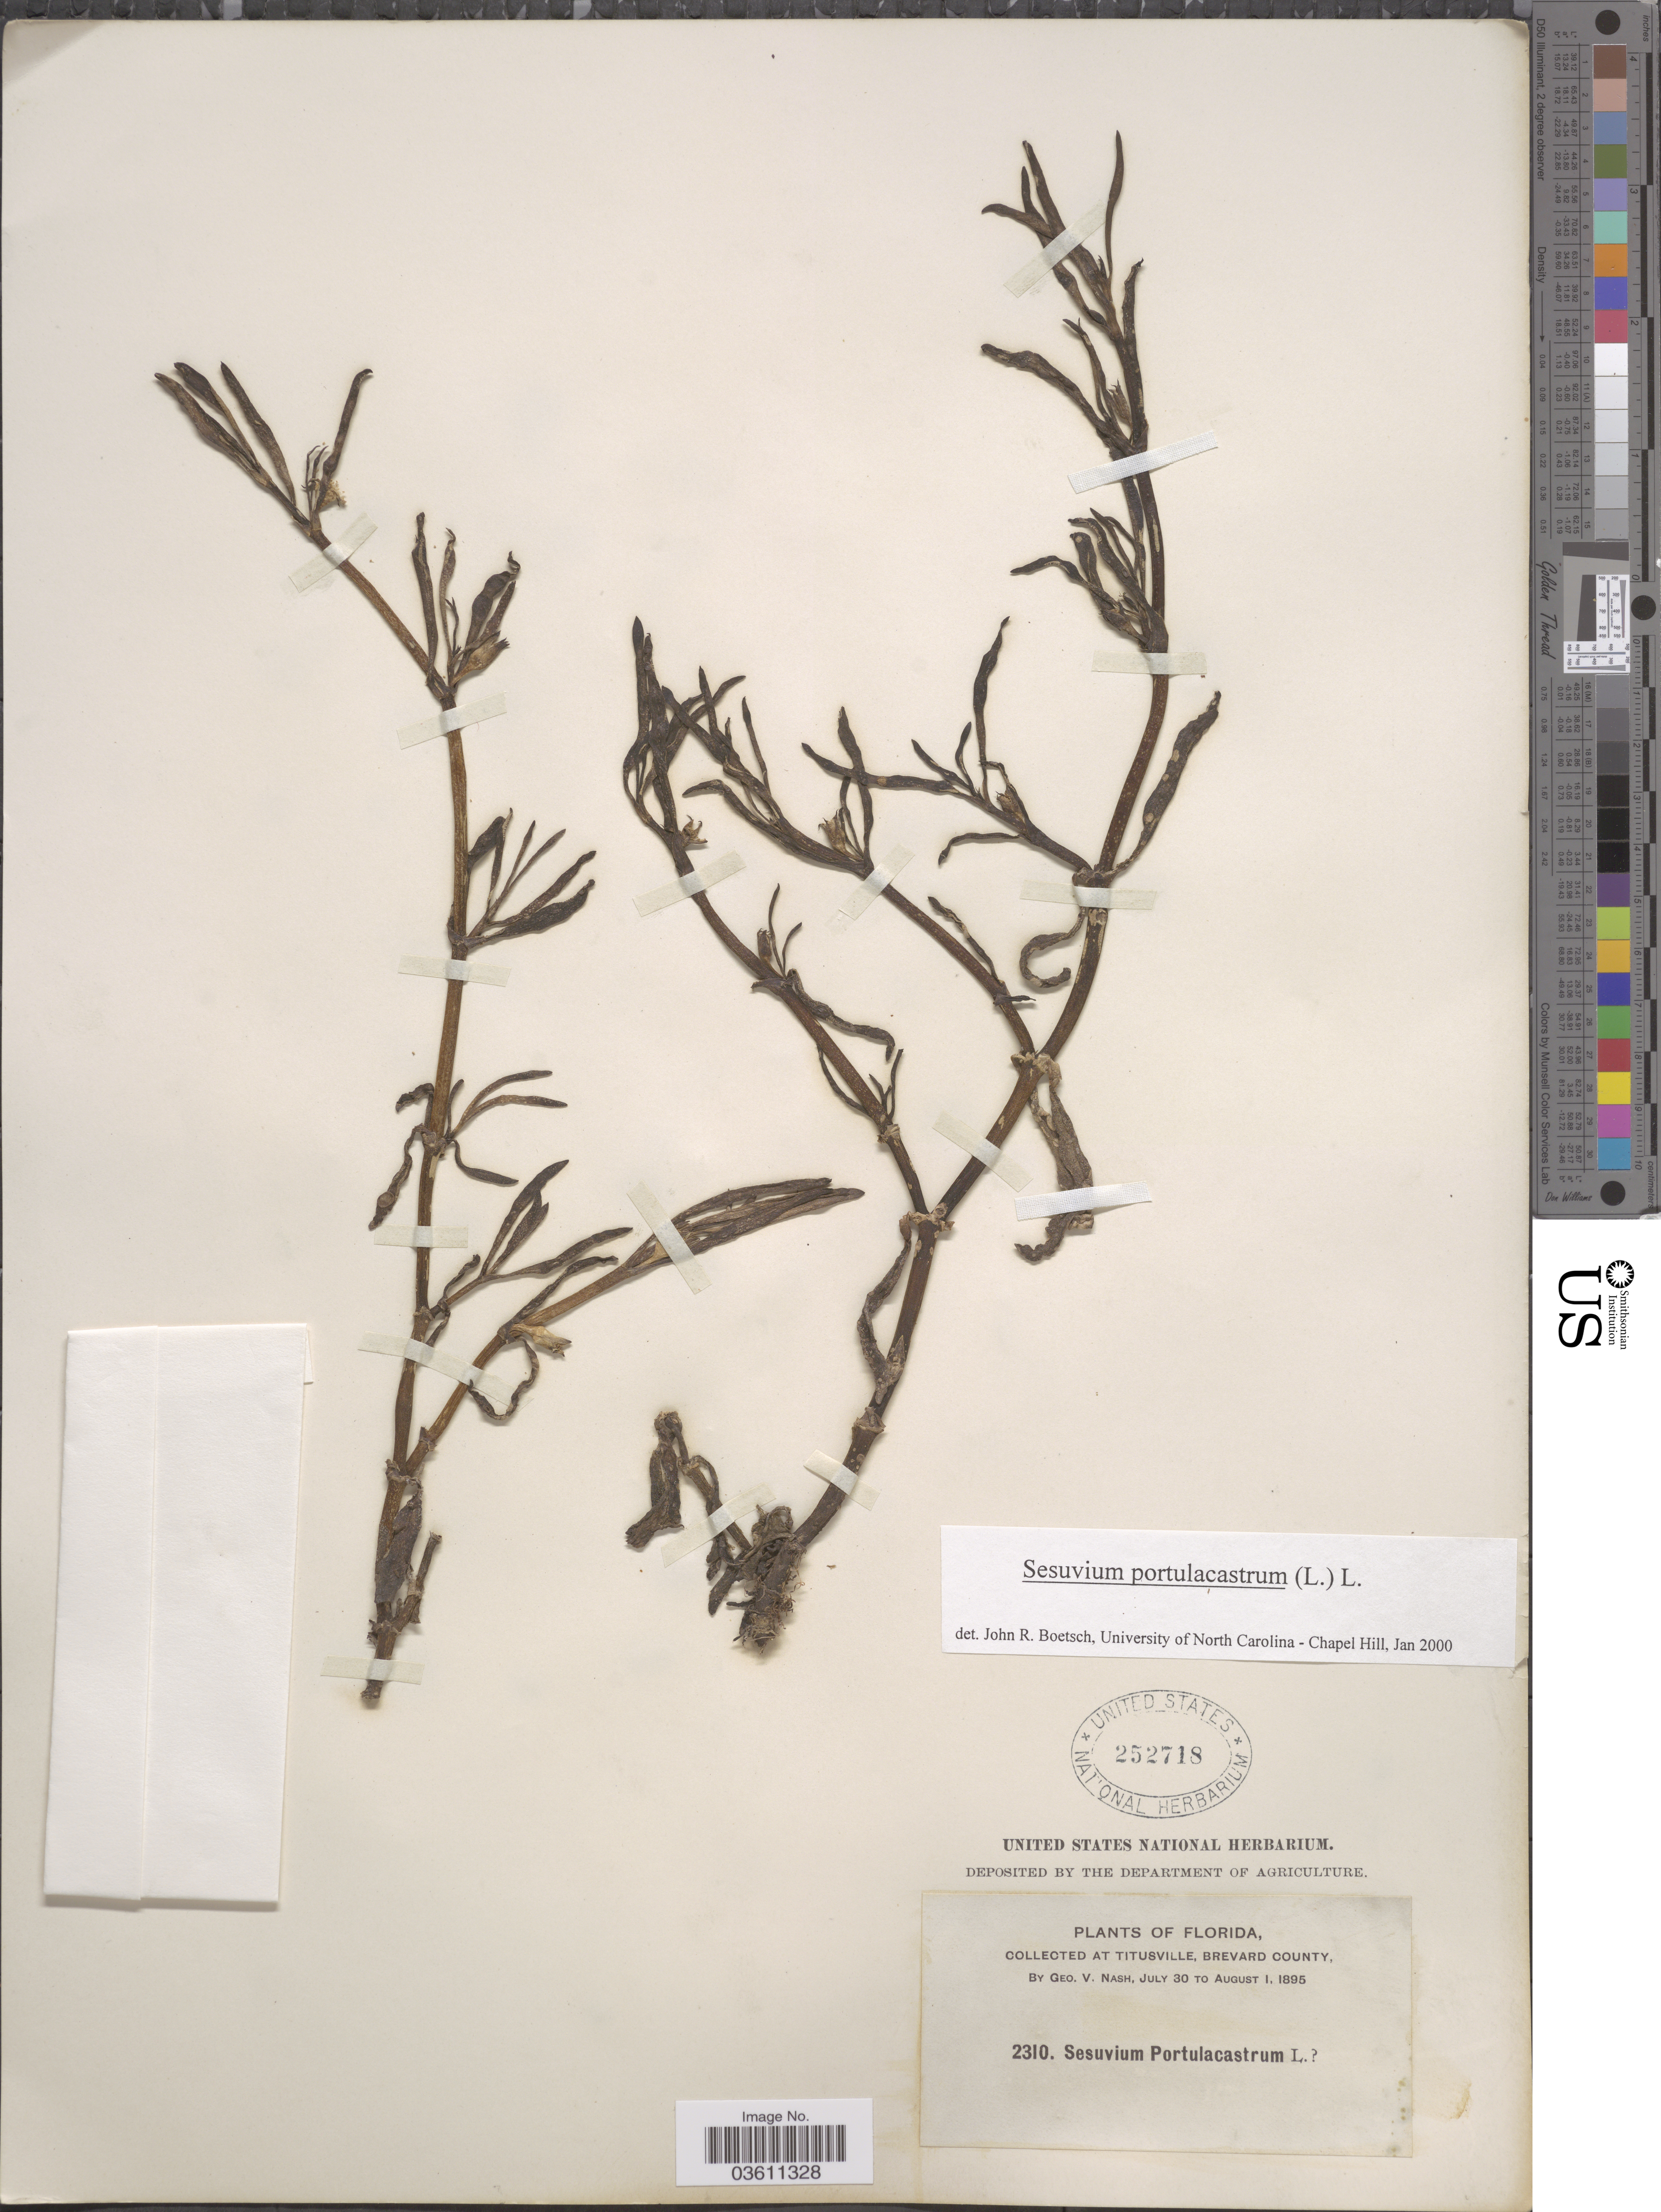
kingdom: Plantae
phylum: Tracheophyta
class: Magnoliopsida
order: Caryophyllales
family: Aizoaceae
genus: Sesuvium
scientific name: Sesuvium portulacastrum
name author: (L.) L.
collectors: G. V. Nash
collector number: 2310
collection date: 1895-07-30/1895-08-01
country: United States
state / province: Florida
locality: Titusville, Brevard County.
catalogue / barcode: US 252718